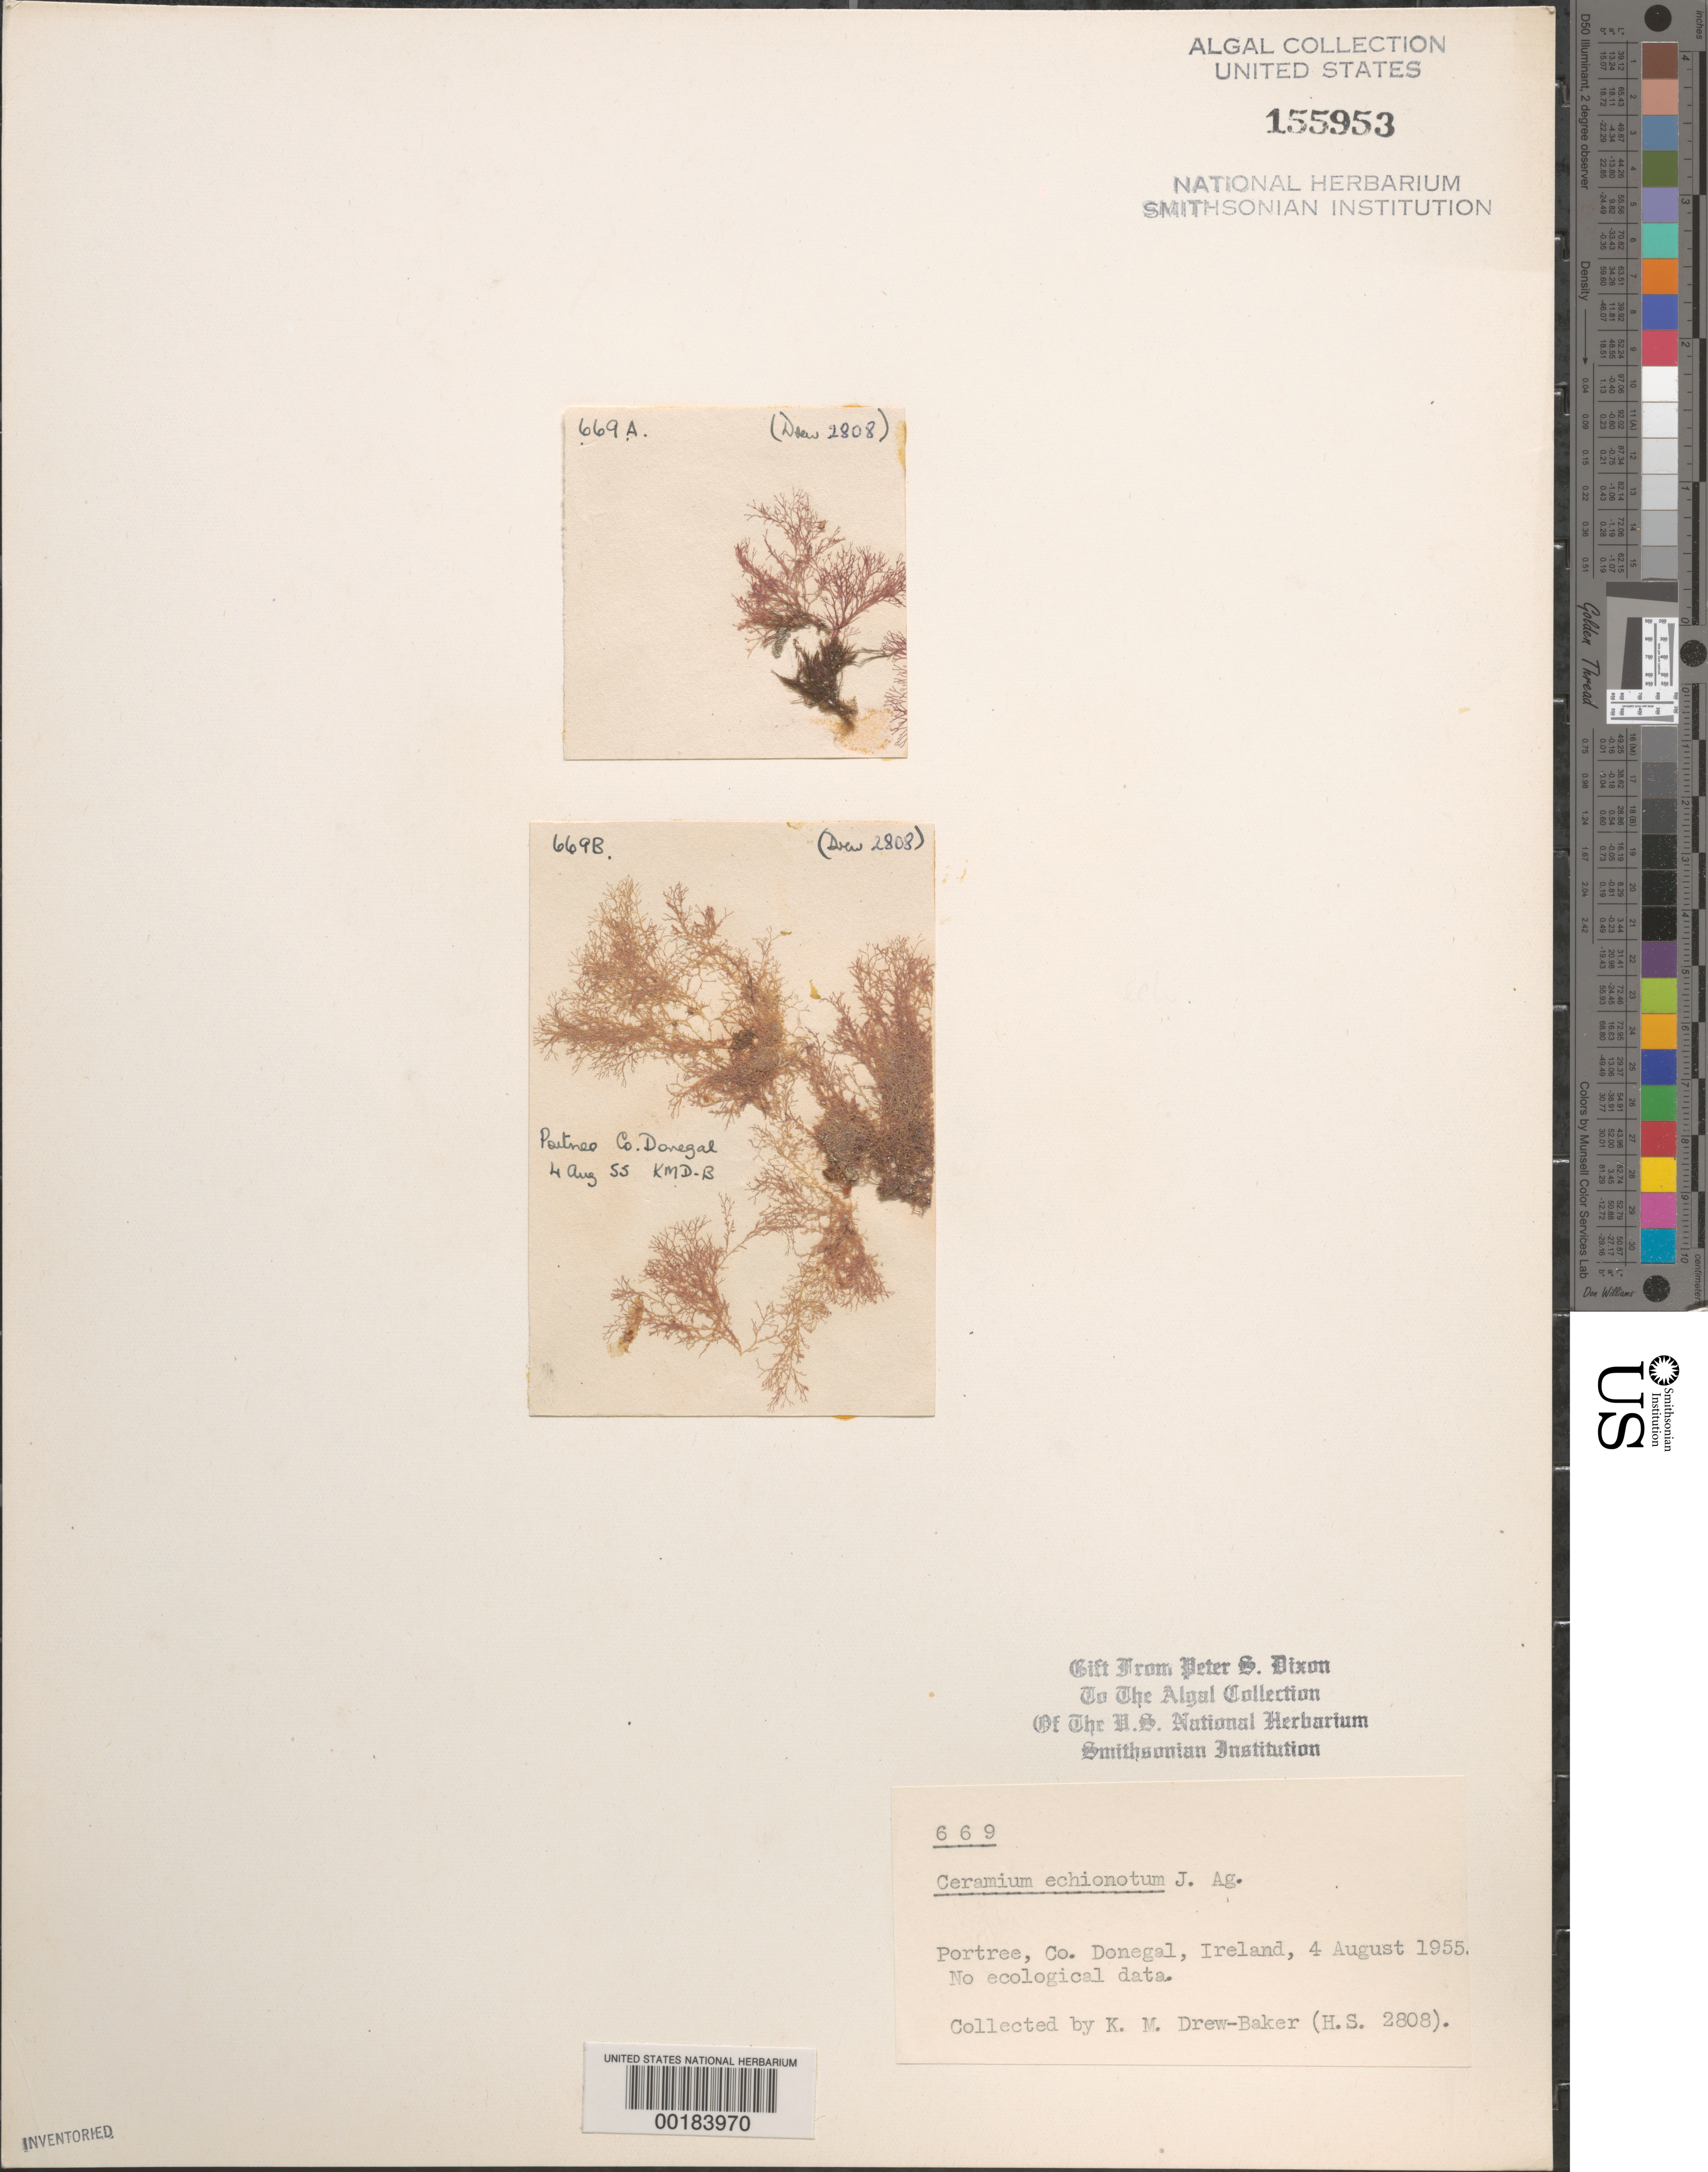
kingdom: Plantae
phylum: Rhodophyta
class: Florideophyceae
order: Ceramiales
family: Ceramiaceae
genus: Ceramium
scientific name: Ceramium echionotum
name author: J. Agardh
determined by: Dixon, P. S.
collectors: K. M. Drew-Baker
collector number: H.S. 2808 & PSD 669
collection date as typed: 04 Aug 1955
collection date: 1955-08-04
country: Ireland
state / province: Ulster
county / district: Donegal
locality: Portree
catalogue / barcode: US 155953